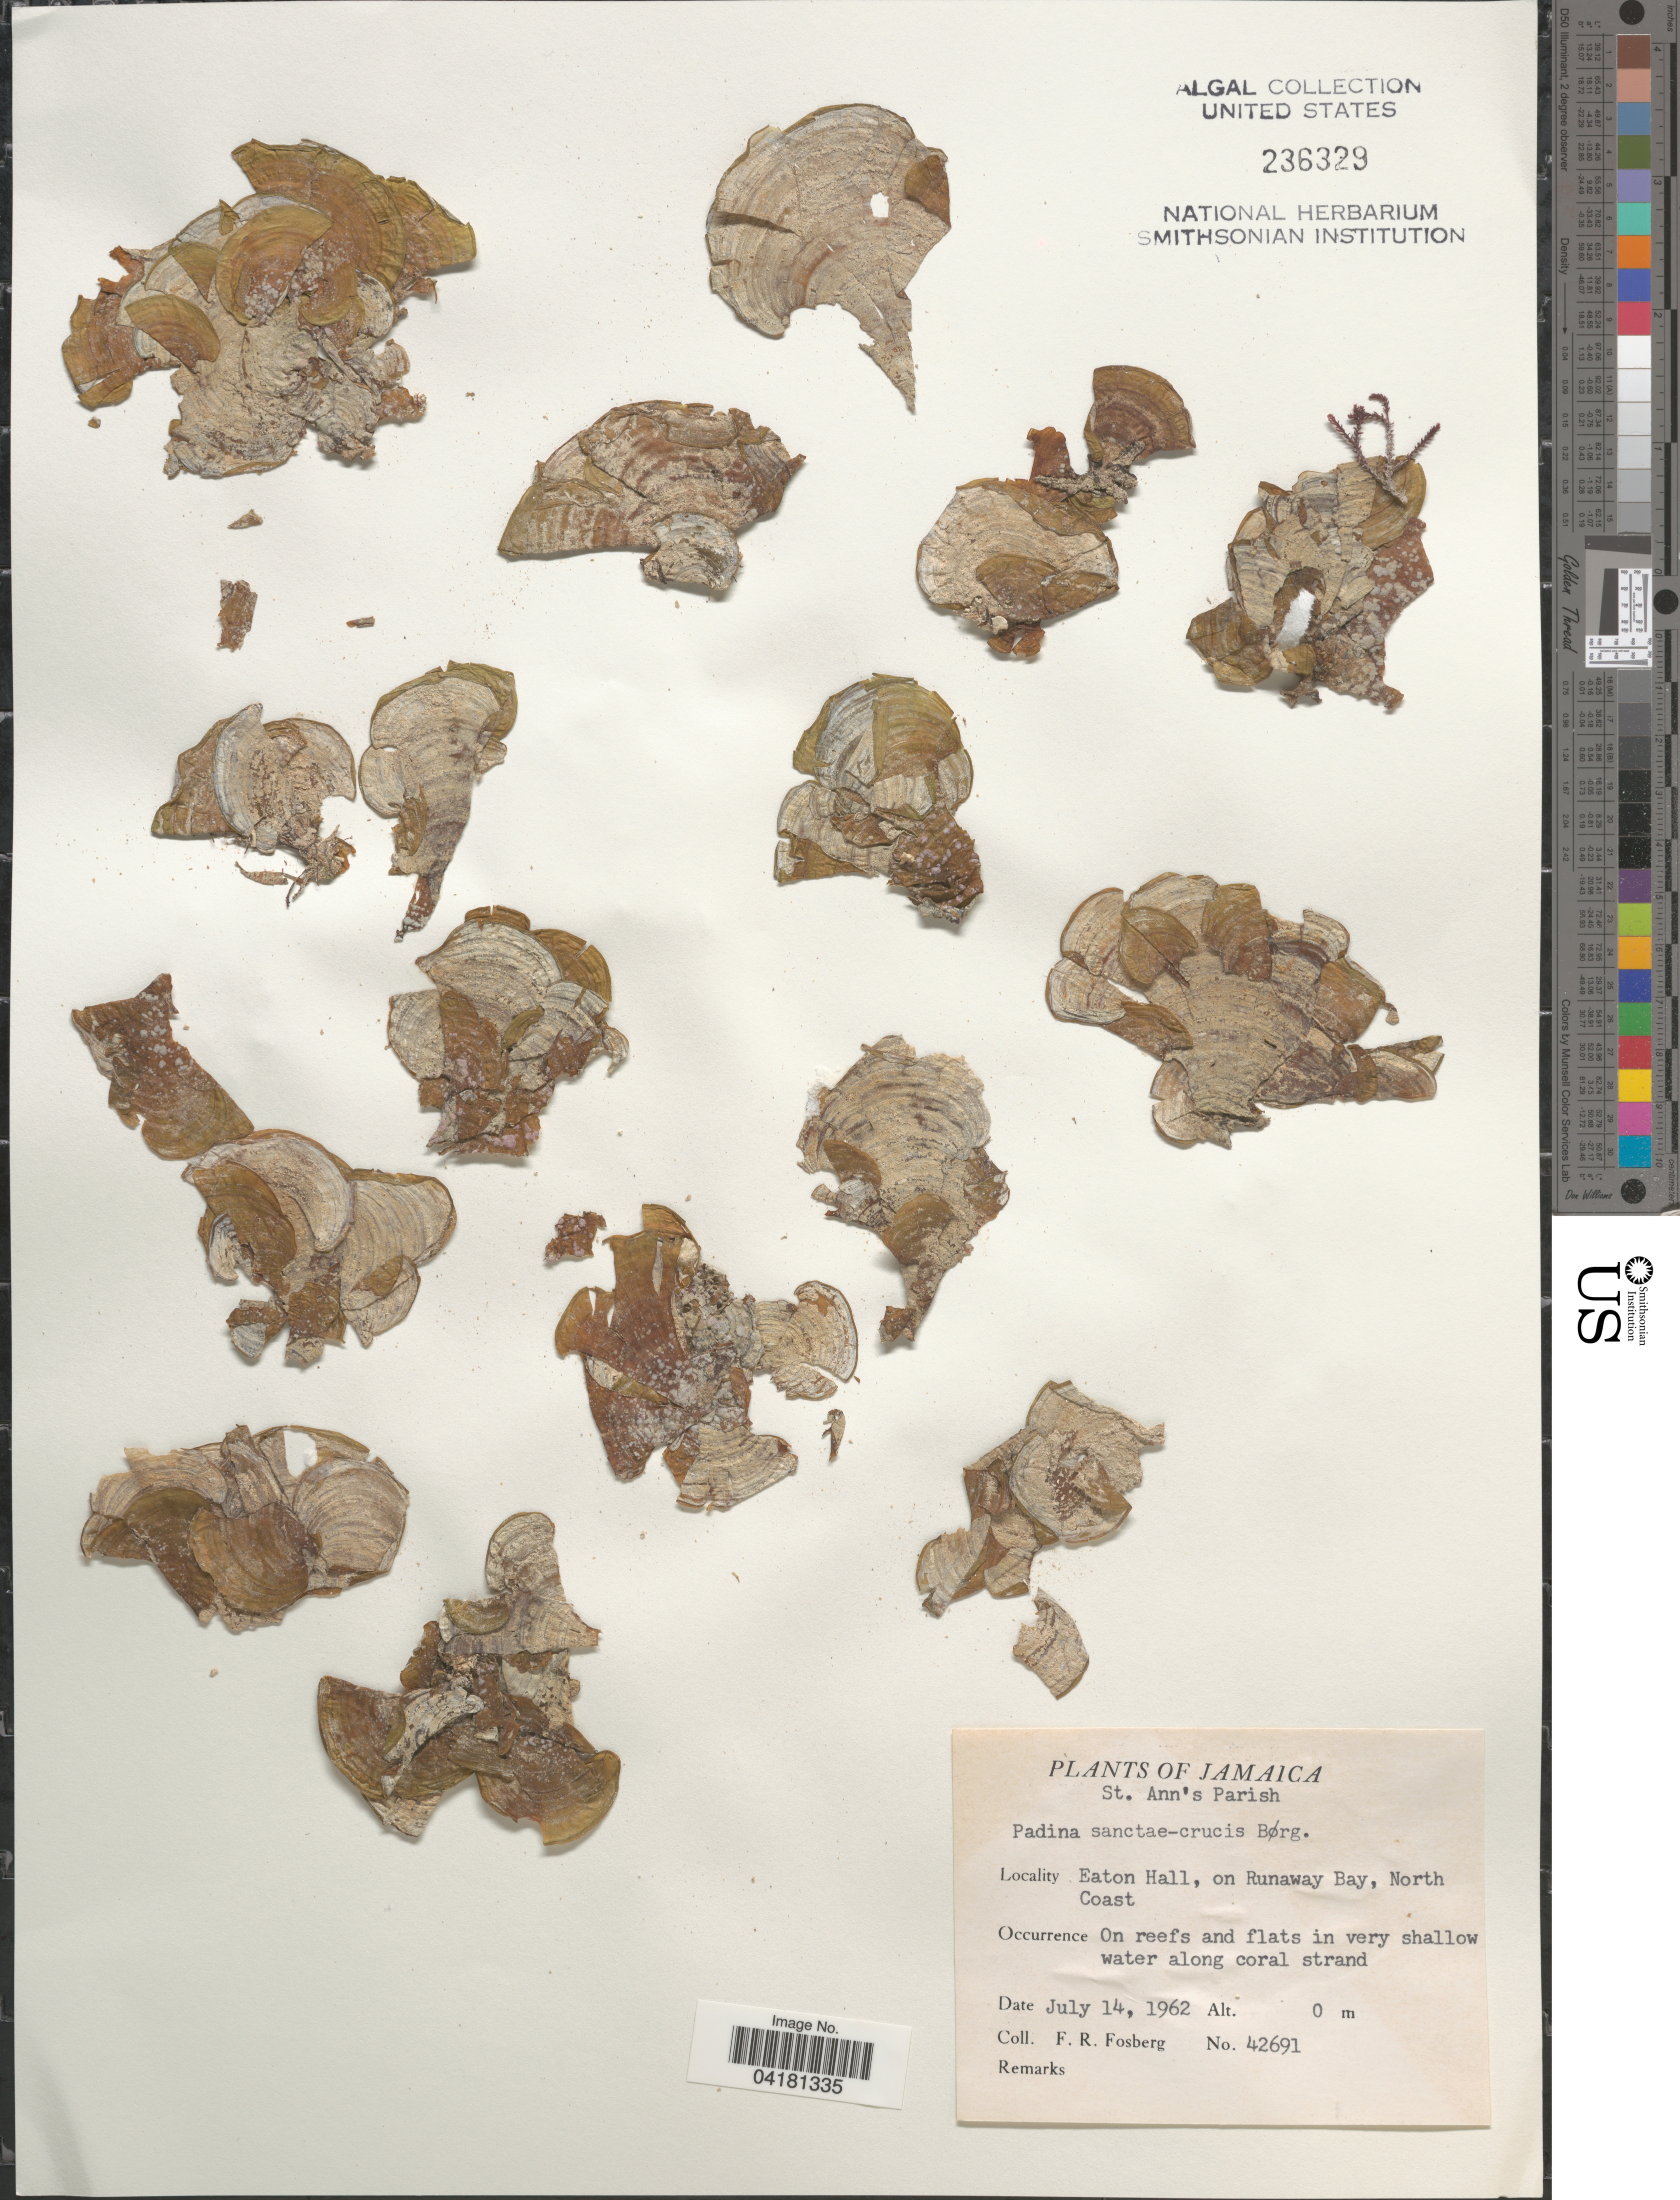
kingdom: Chromista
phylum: Ochrophyta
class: Phaeophyceae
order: Dictyotales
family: Dictyotaceae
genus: Padina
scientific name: Padina sanctae-crucis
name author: Børgesen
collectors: F. R. Fosberg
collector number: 42691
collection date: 1962-07-14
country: Jamaica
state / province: Saint Ann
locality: St. Ann's Parish. Eaton Hall, on Runaway Bay, North Coast.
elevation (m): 0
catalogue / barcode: US 236329